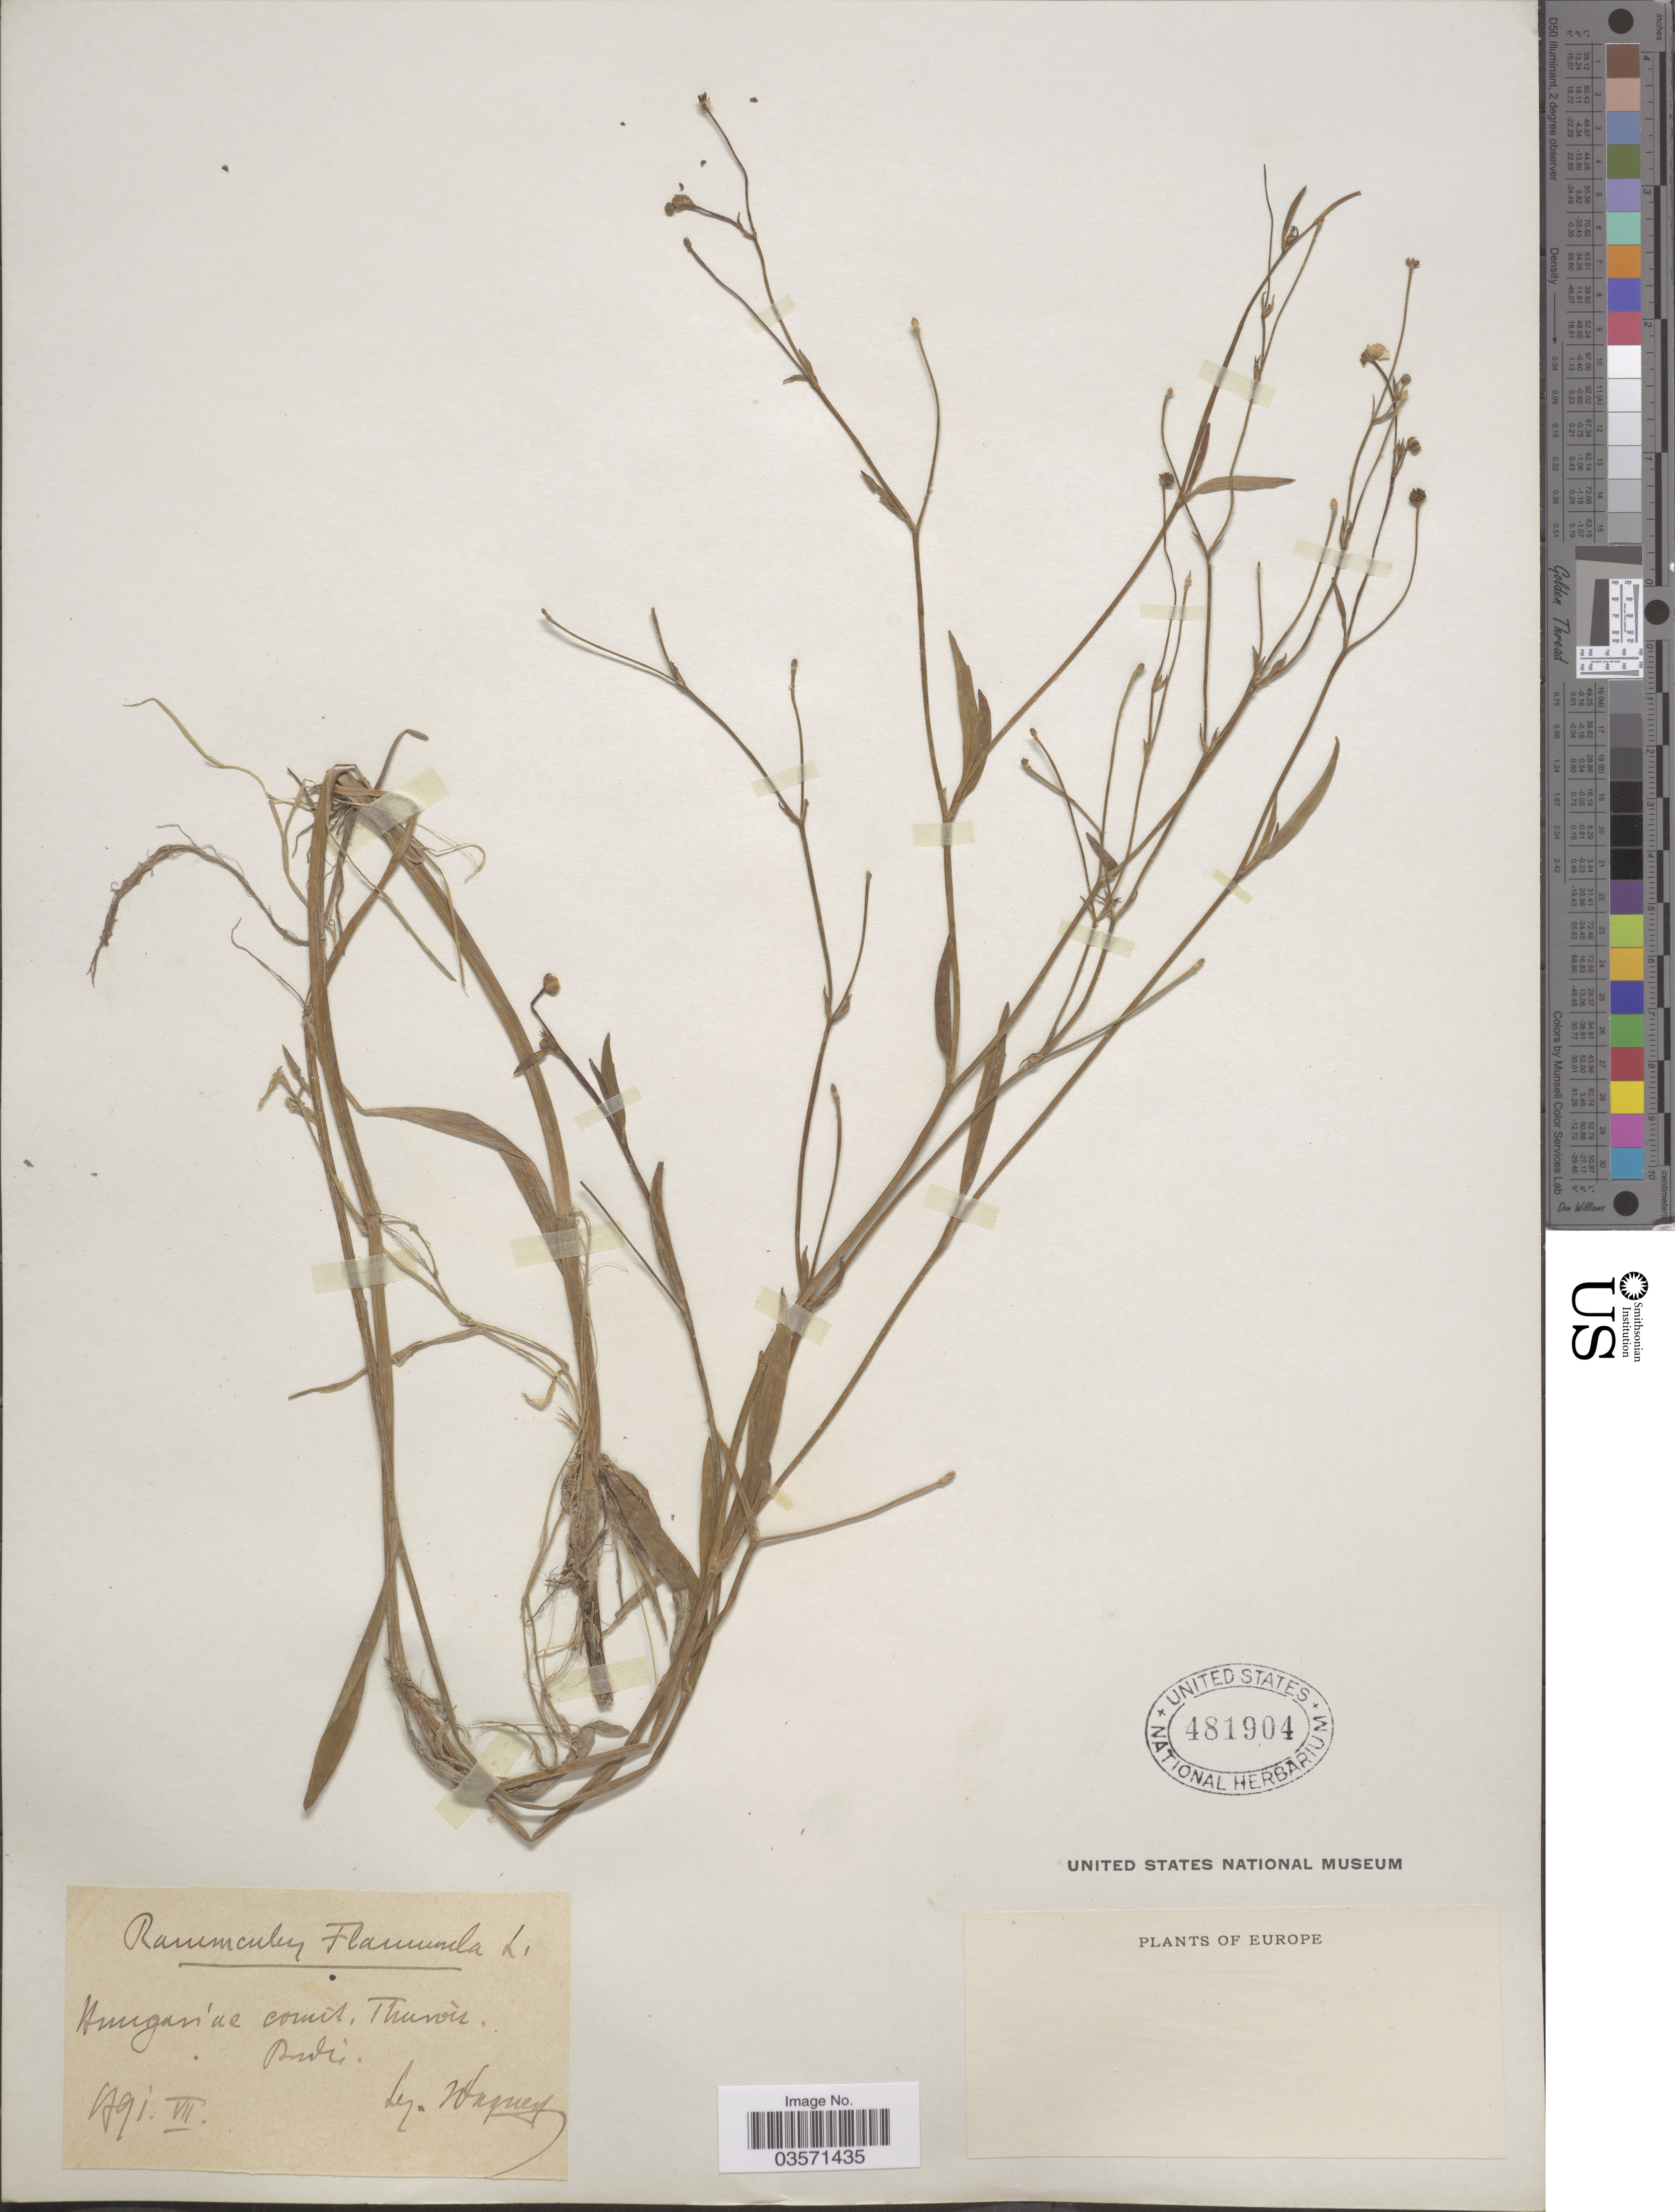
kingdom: Plantae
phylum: Tracheophyta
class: Magnoliopsida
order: Ranunculales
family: Ranunculaceae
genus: Ranunculus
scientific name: Ranunculus flammula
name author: L.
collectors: -- Wagner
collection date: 1891-07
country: Hungary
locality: Comit. Thuroir.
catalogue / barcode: US 481904